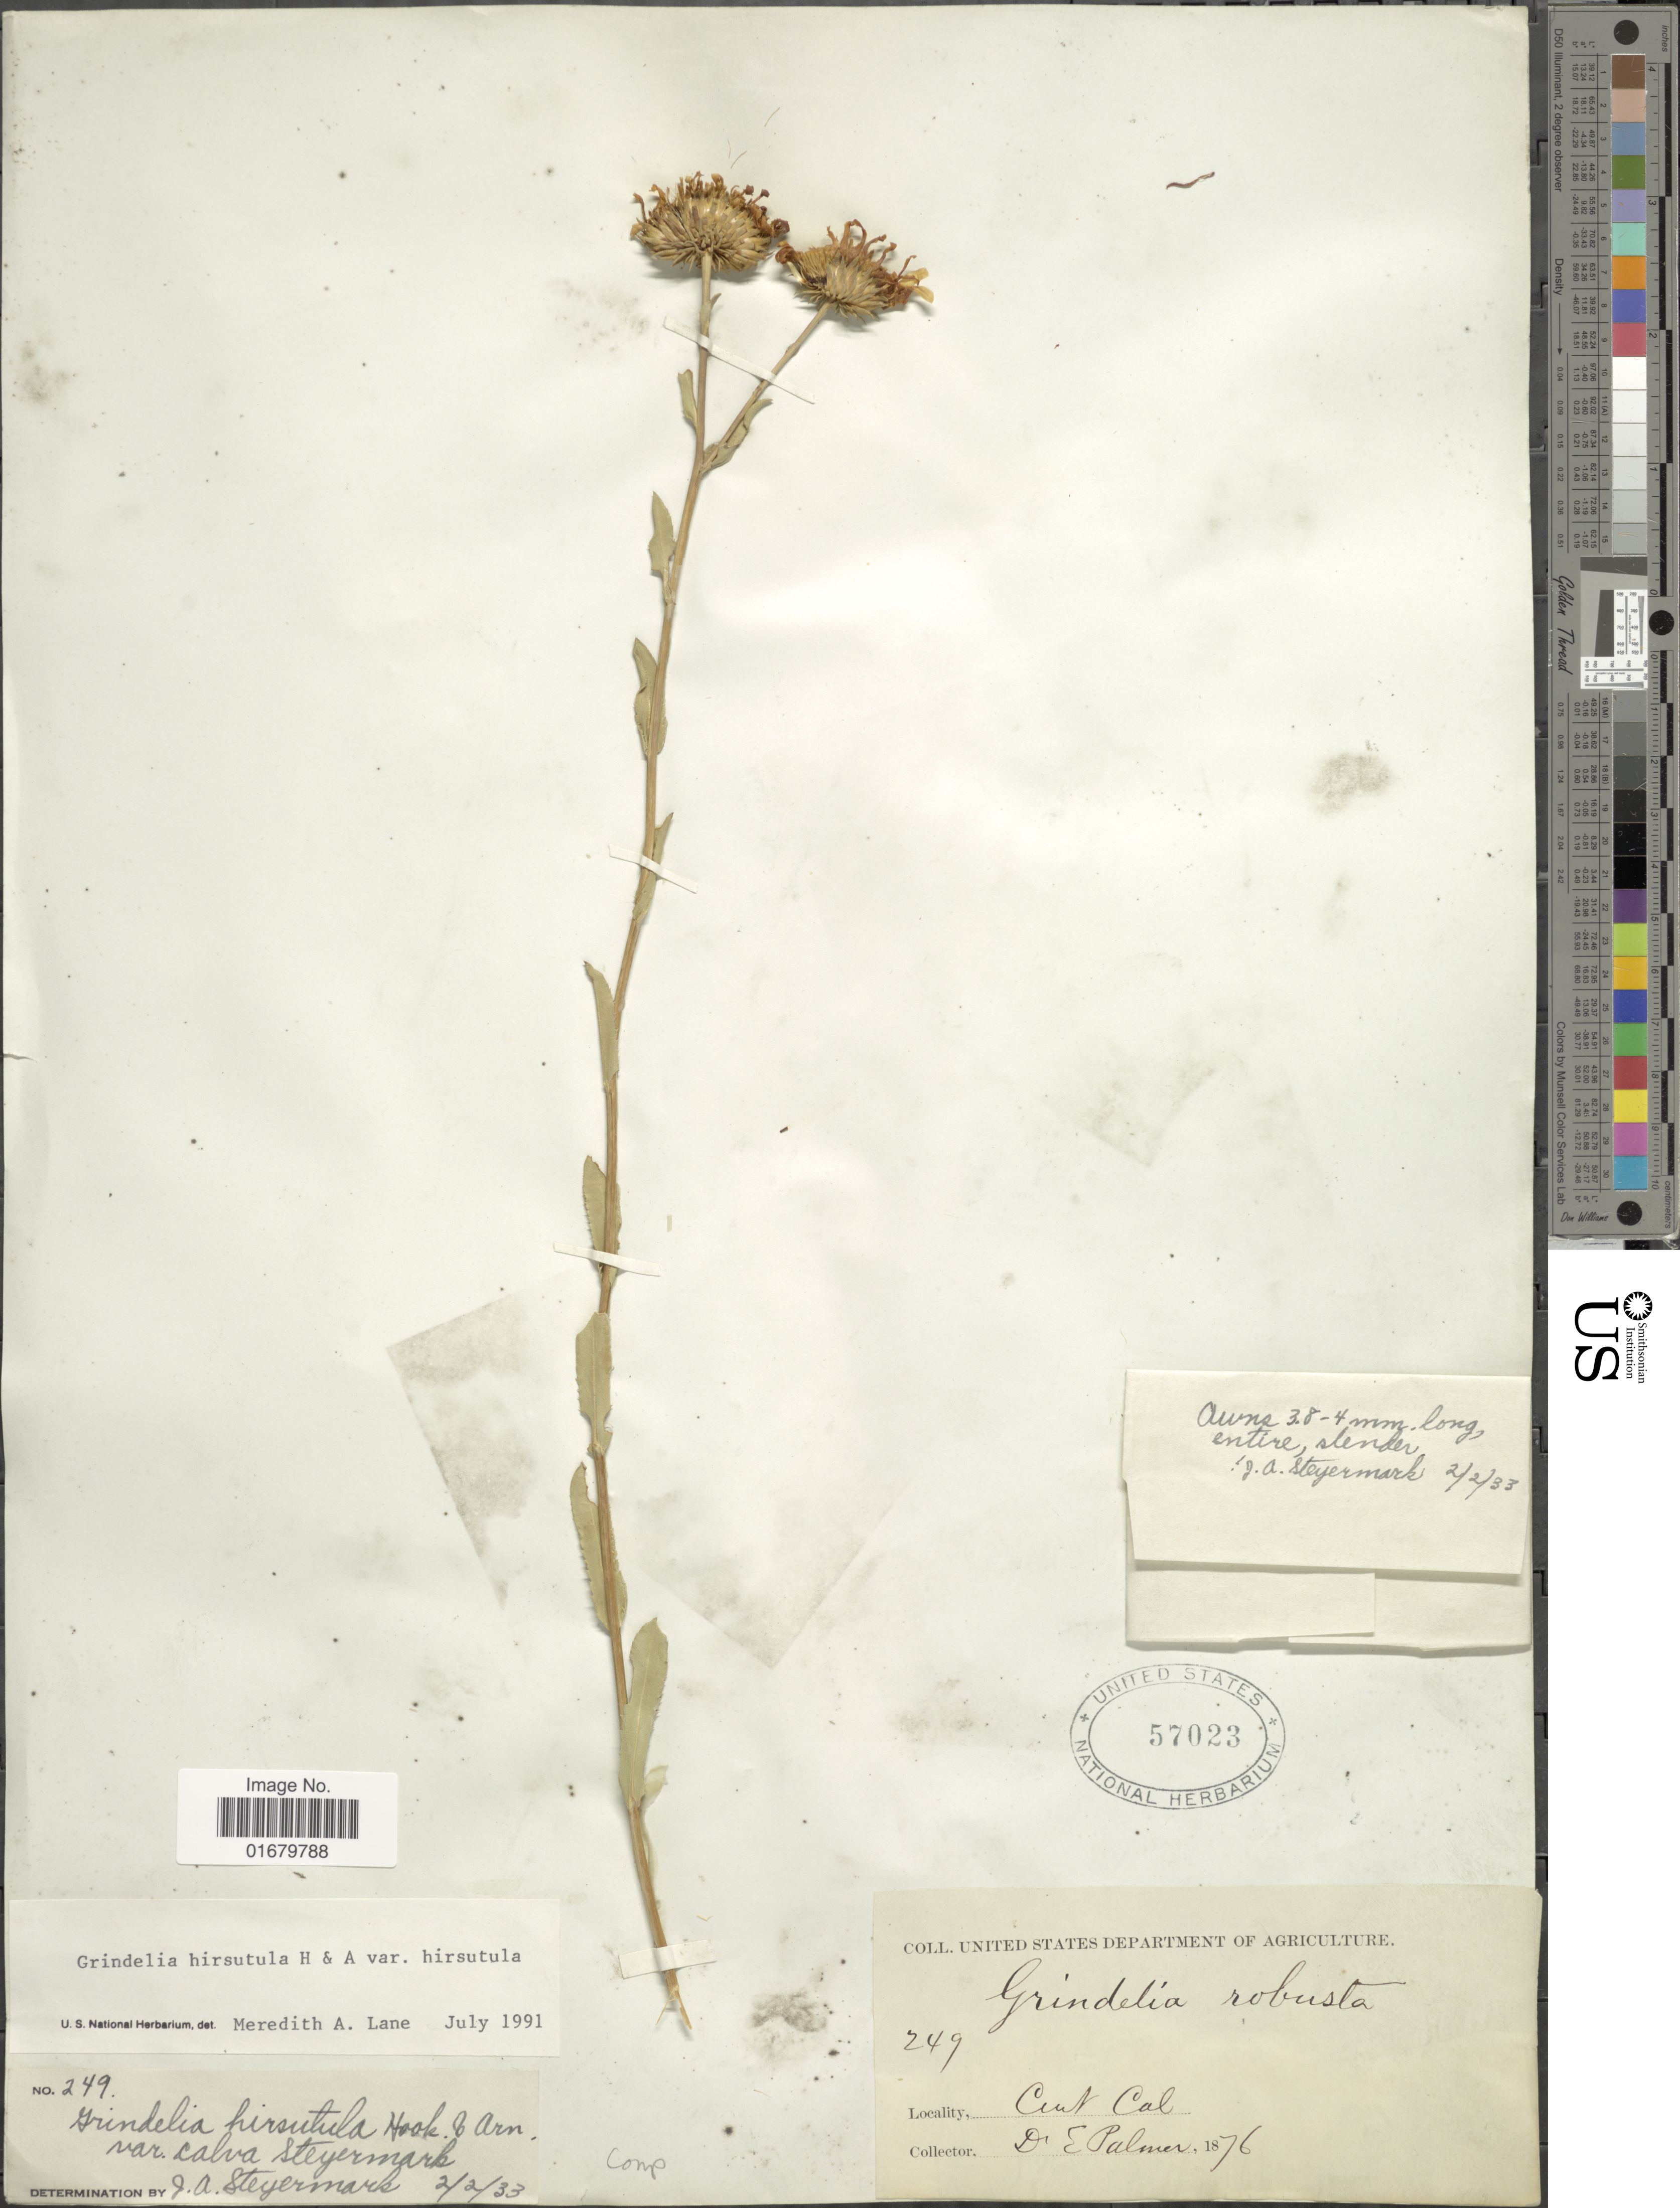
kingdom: Plantae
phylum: Tracheophyta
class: Magnoliopsida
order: Asterales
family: Asteraceae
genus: Grindelia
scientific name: Grindelia hirsutula var. hirsutula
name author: Hook. & Arn.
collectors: E. Palmer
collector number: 249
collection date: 1876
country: United States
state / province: California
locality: Cent. California.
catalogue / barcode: US 57023